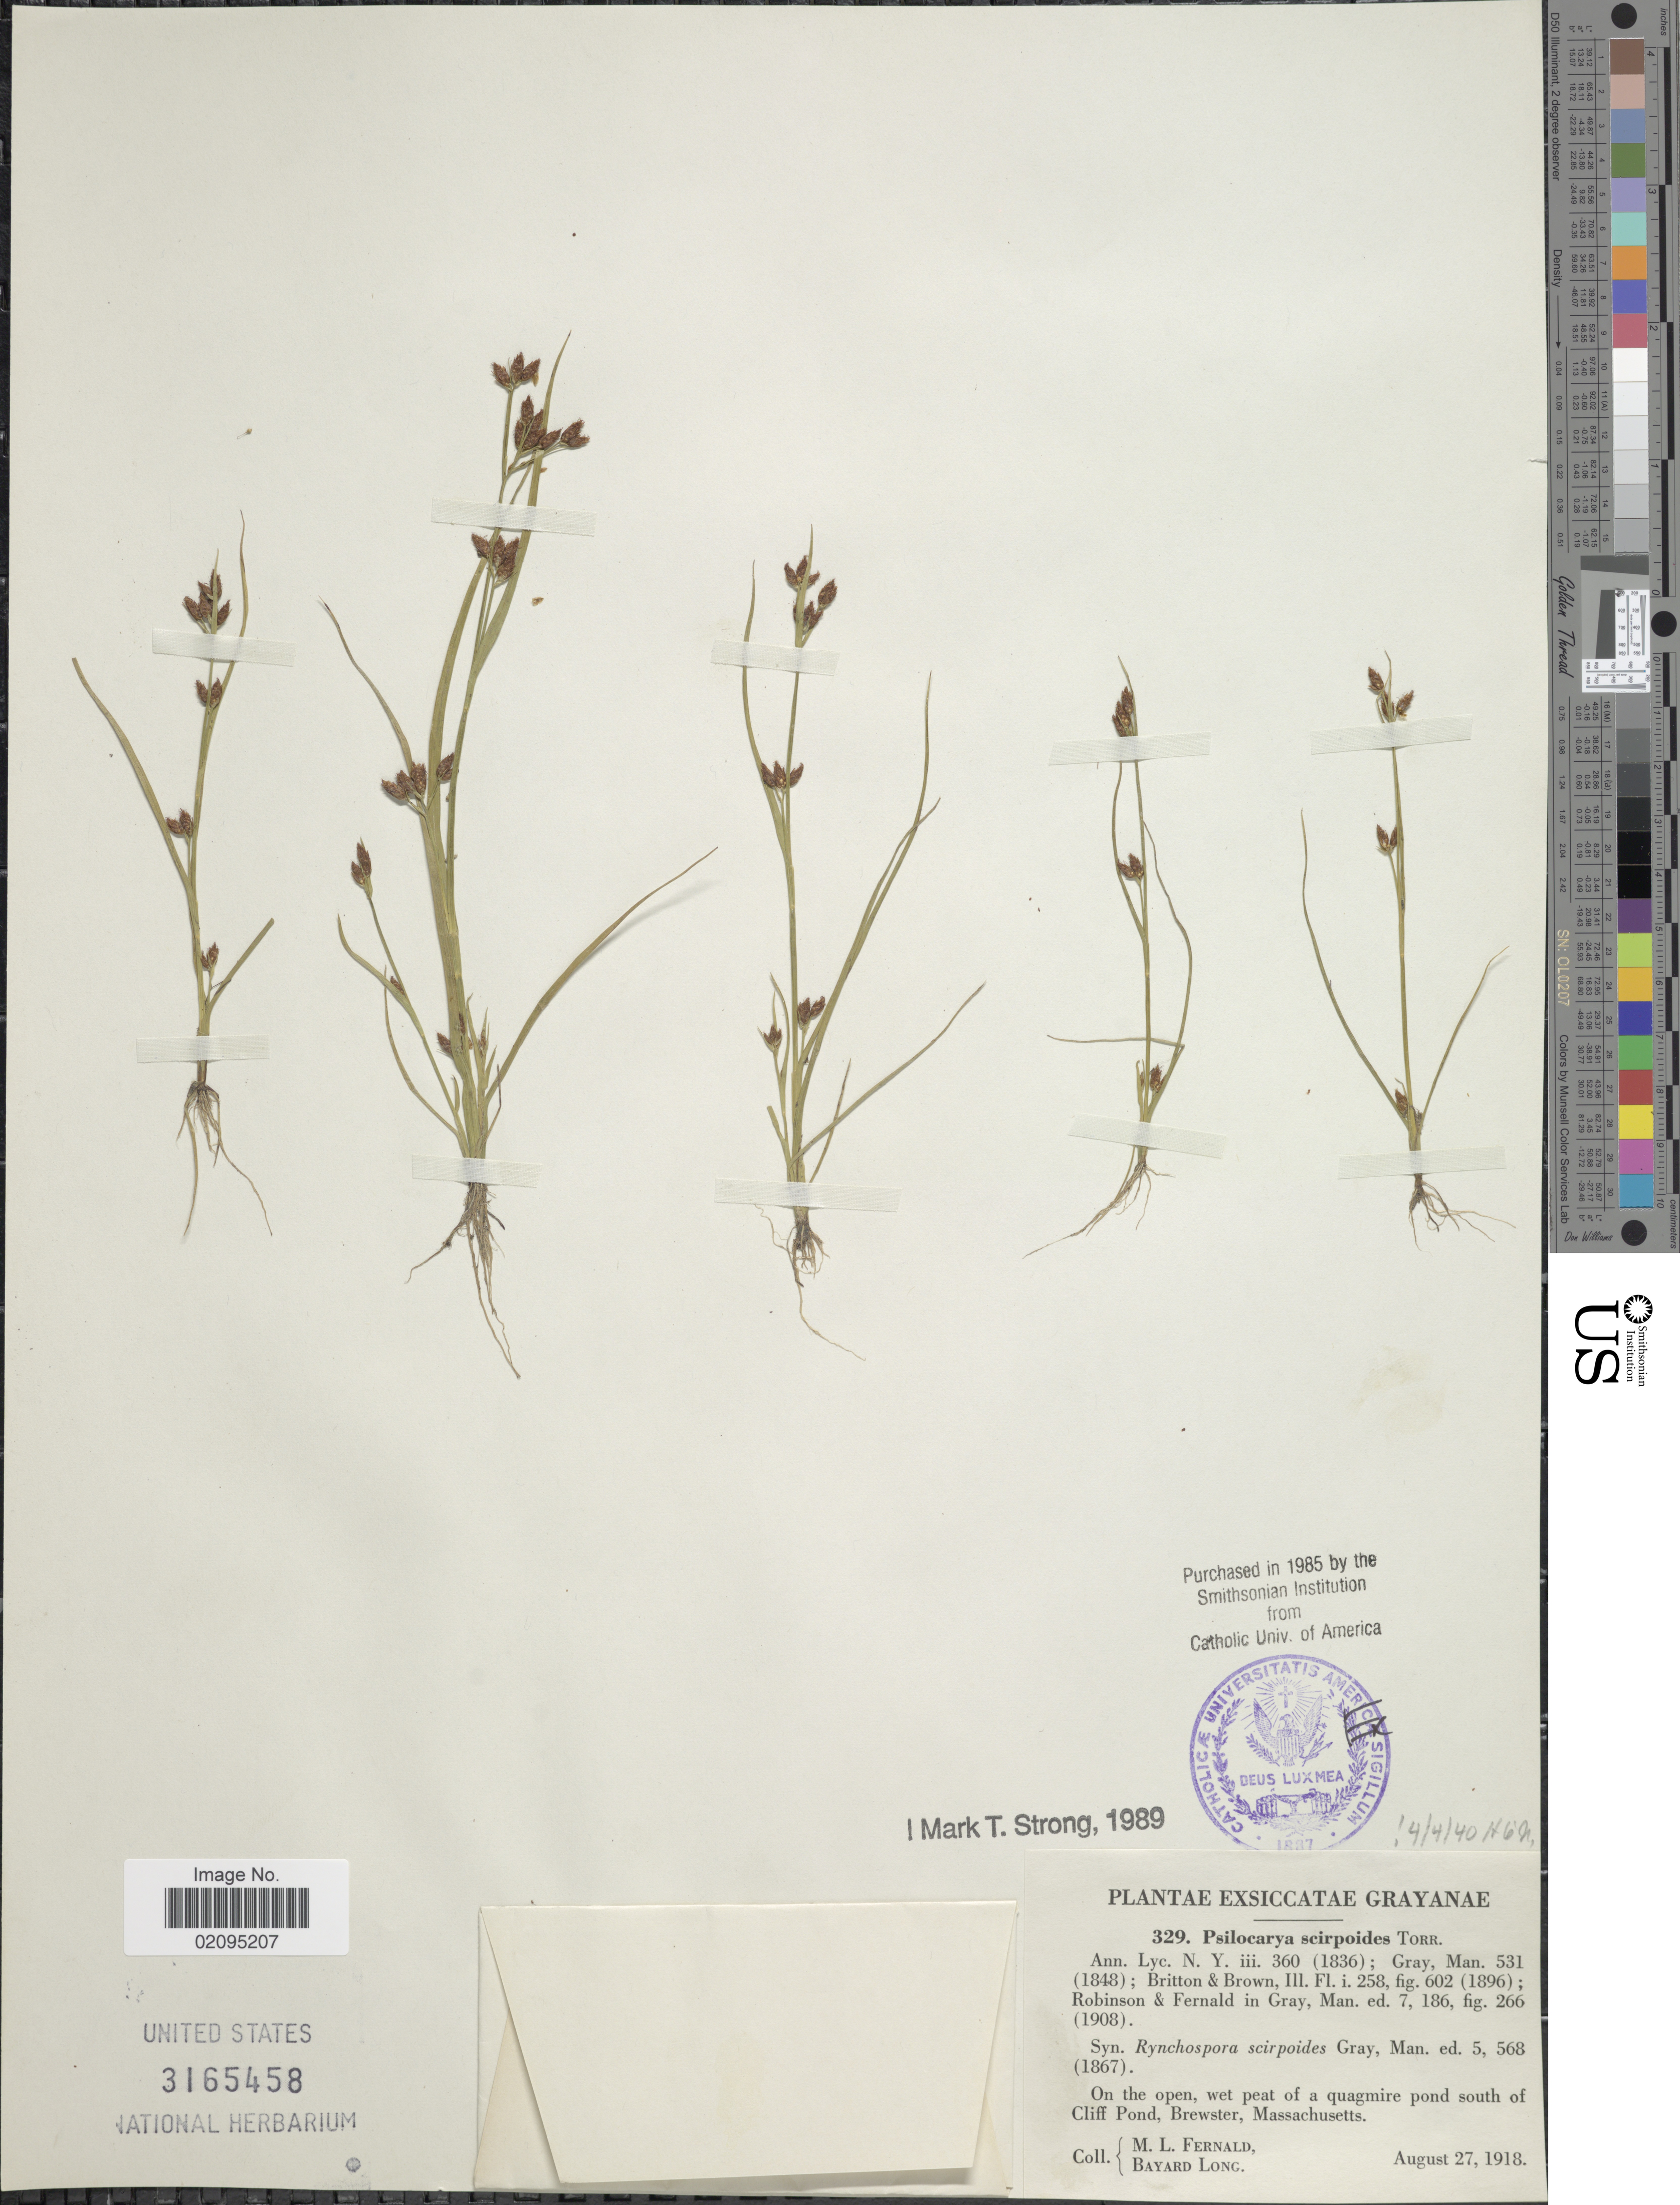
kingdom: Plantae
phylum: Tracheophyta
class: Liliopsida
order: Poales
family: Cyperaceae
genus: Rhynchospora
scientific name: Rhynchospora scirpoides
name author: (Torr.) Griseb.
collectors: M. L. Fernald & B. Long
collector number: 329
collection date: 1918-08-27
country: United States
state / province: Massachusetts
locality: Wet peat of a quagmire pond south of Cliff Pond, Brewster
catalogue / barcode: US 3165458